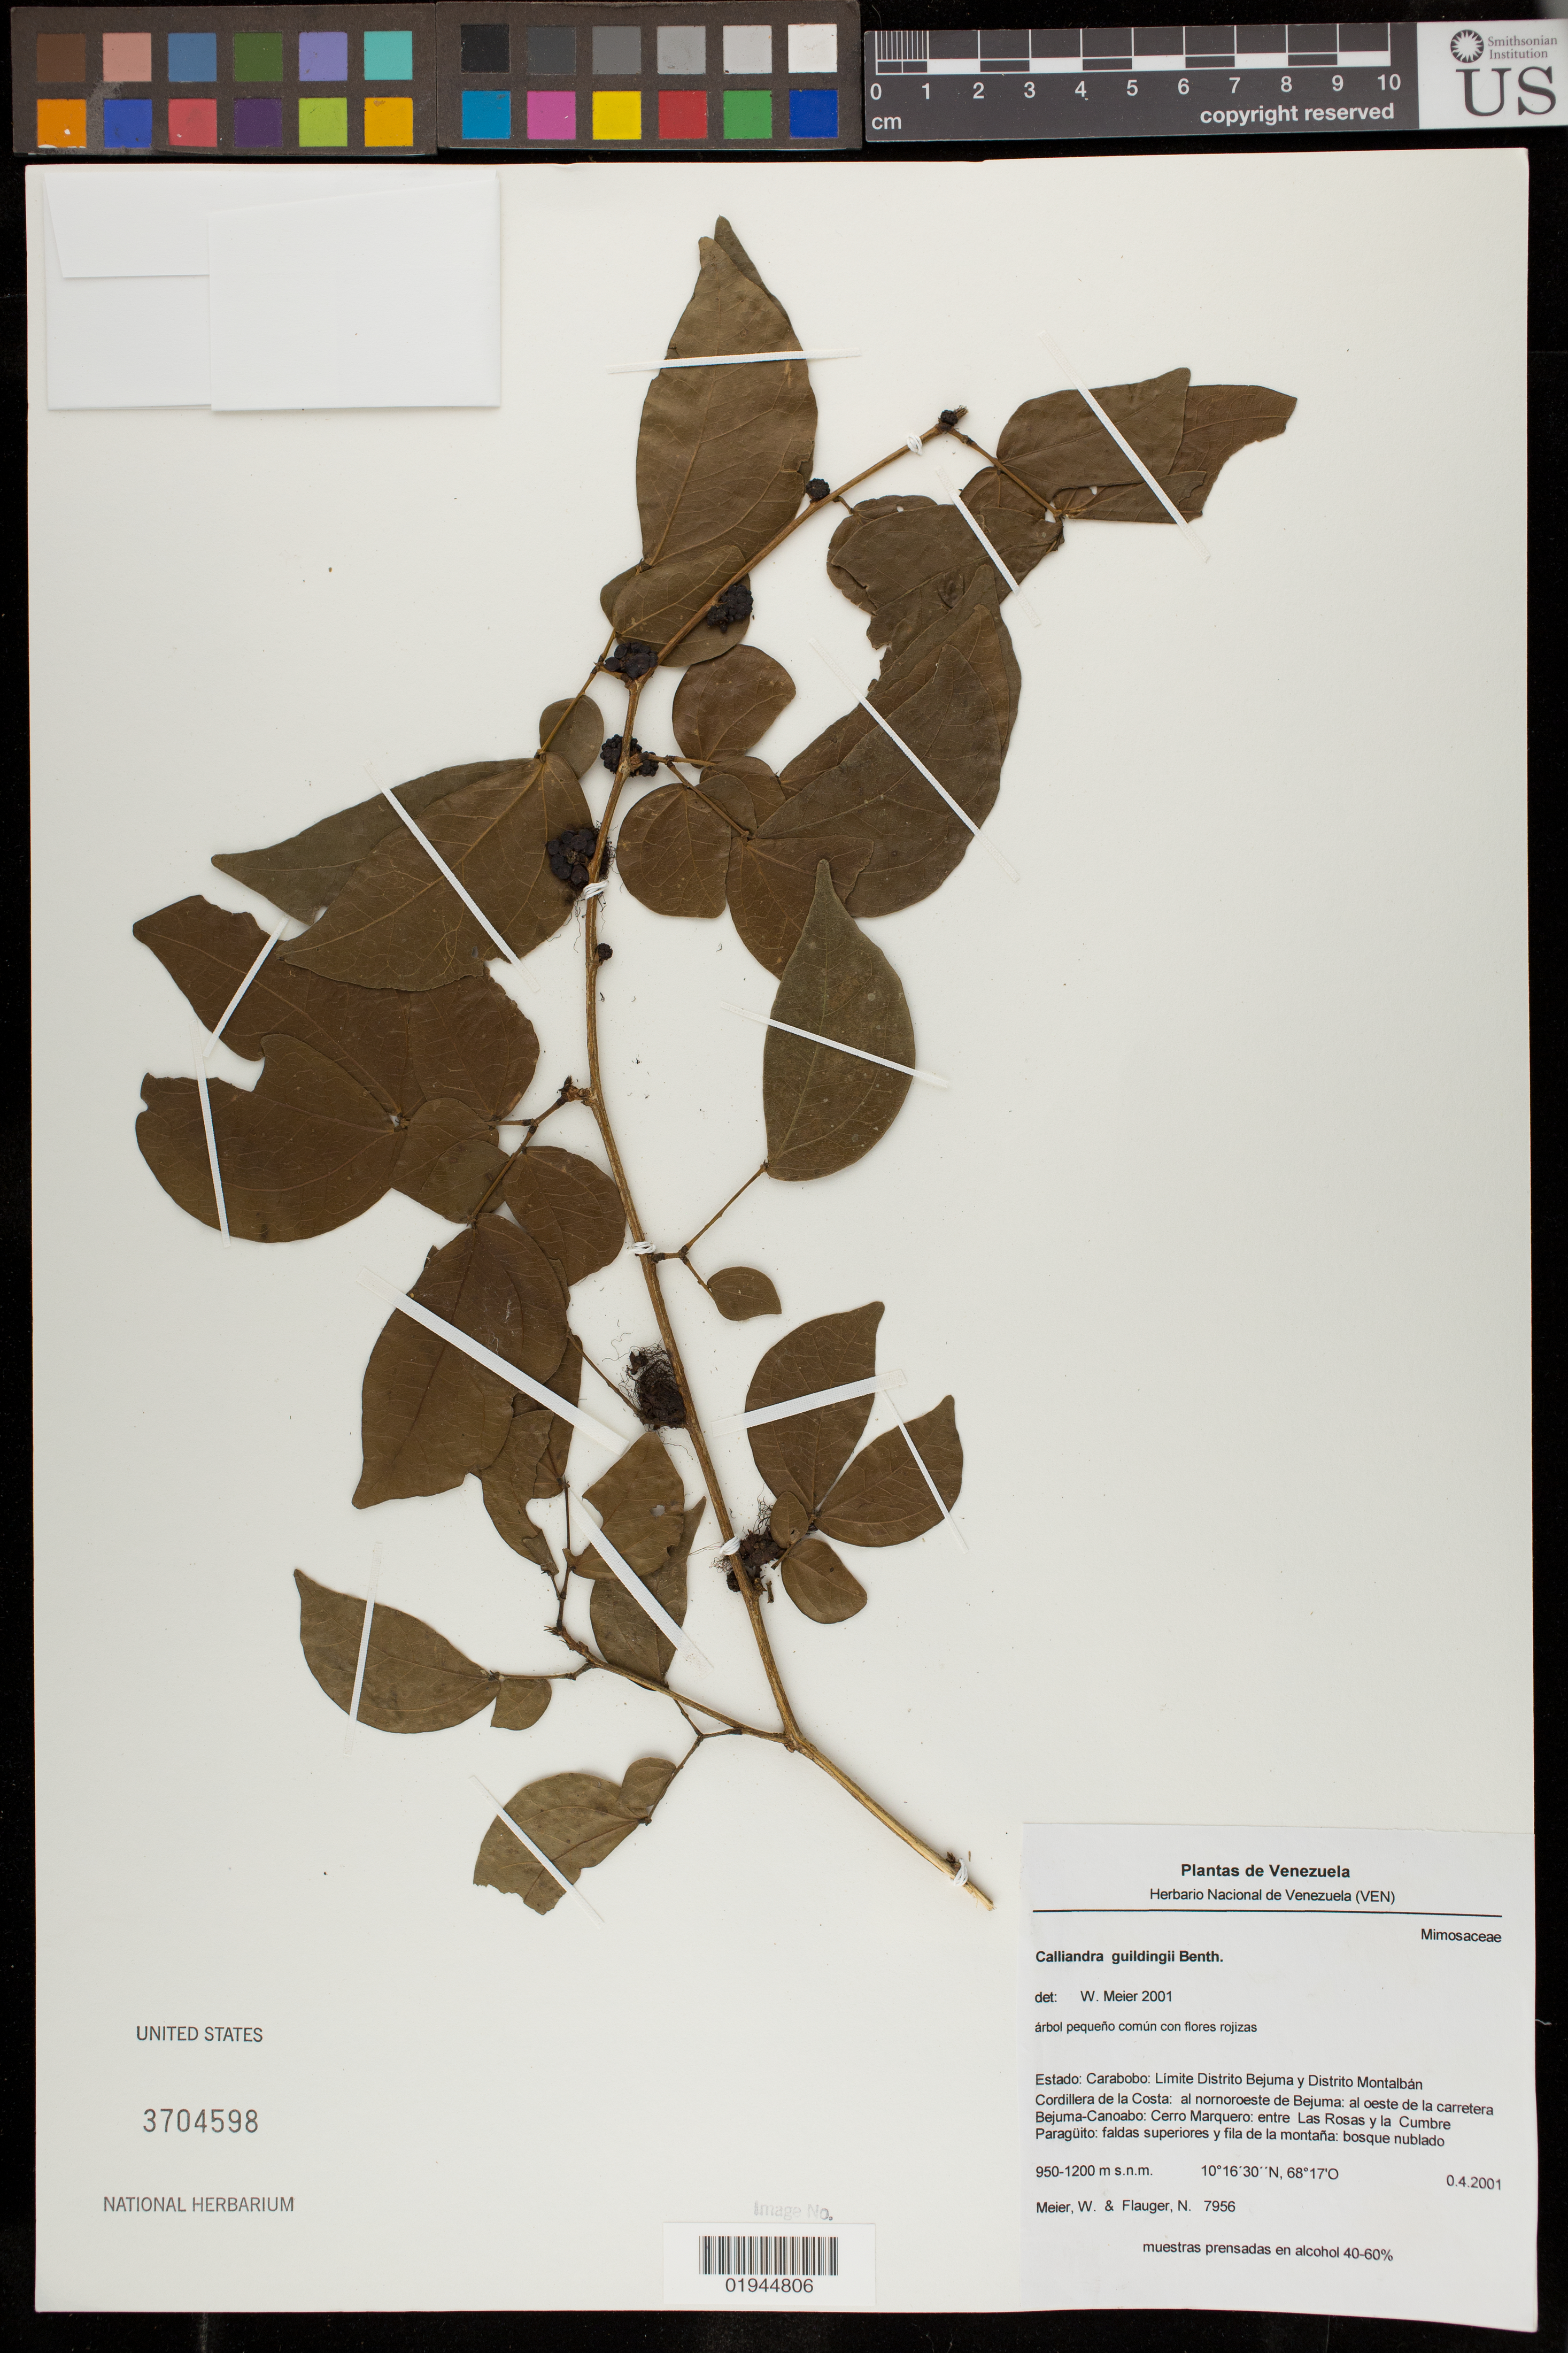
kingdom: Plantae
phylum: Tracheophyta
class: Magnoliopsida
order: Fabales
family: Fabaceae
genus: Calliandra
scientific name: Calliandra guildingii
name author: Benth.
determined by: Meier, Winfried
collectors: W. Meier & N. Flauger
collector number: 7956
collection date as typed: Apr 2001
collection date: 2001-04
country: Venezuela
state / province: Carabobo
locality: Limite Distrito Bejuma y Distrito Montalbán. Cordillera de la Costa: al nornoroeste de Bejuma: al oeste de la carretera Bejuma-Canoabo: Cerro Marquero: entre Las Roasas y la Cumbre Paraguito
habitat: faldas superiores y fila de la montana, bosque nublado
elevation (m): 950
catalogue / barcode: US 3704598